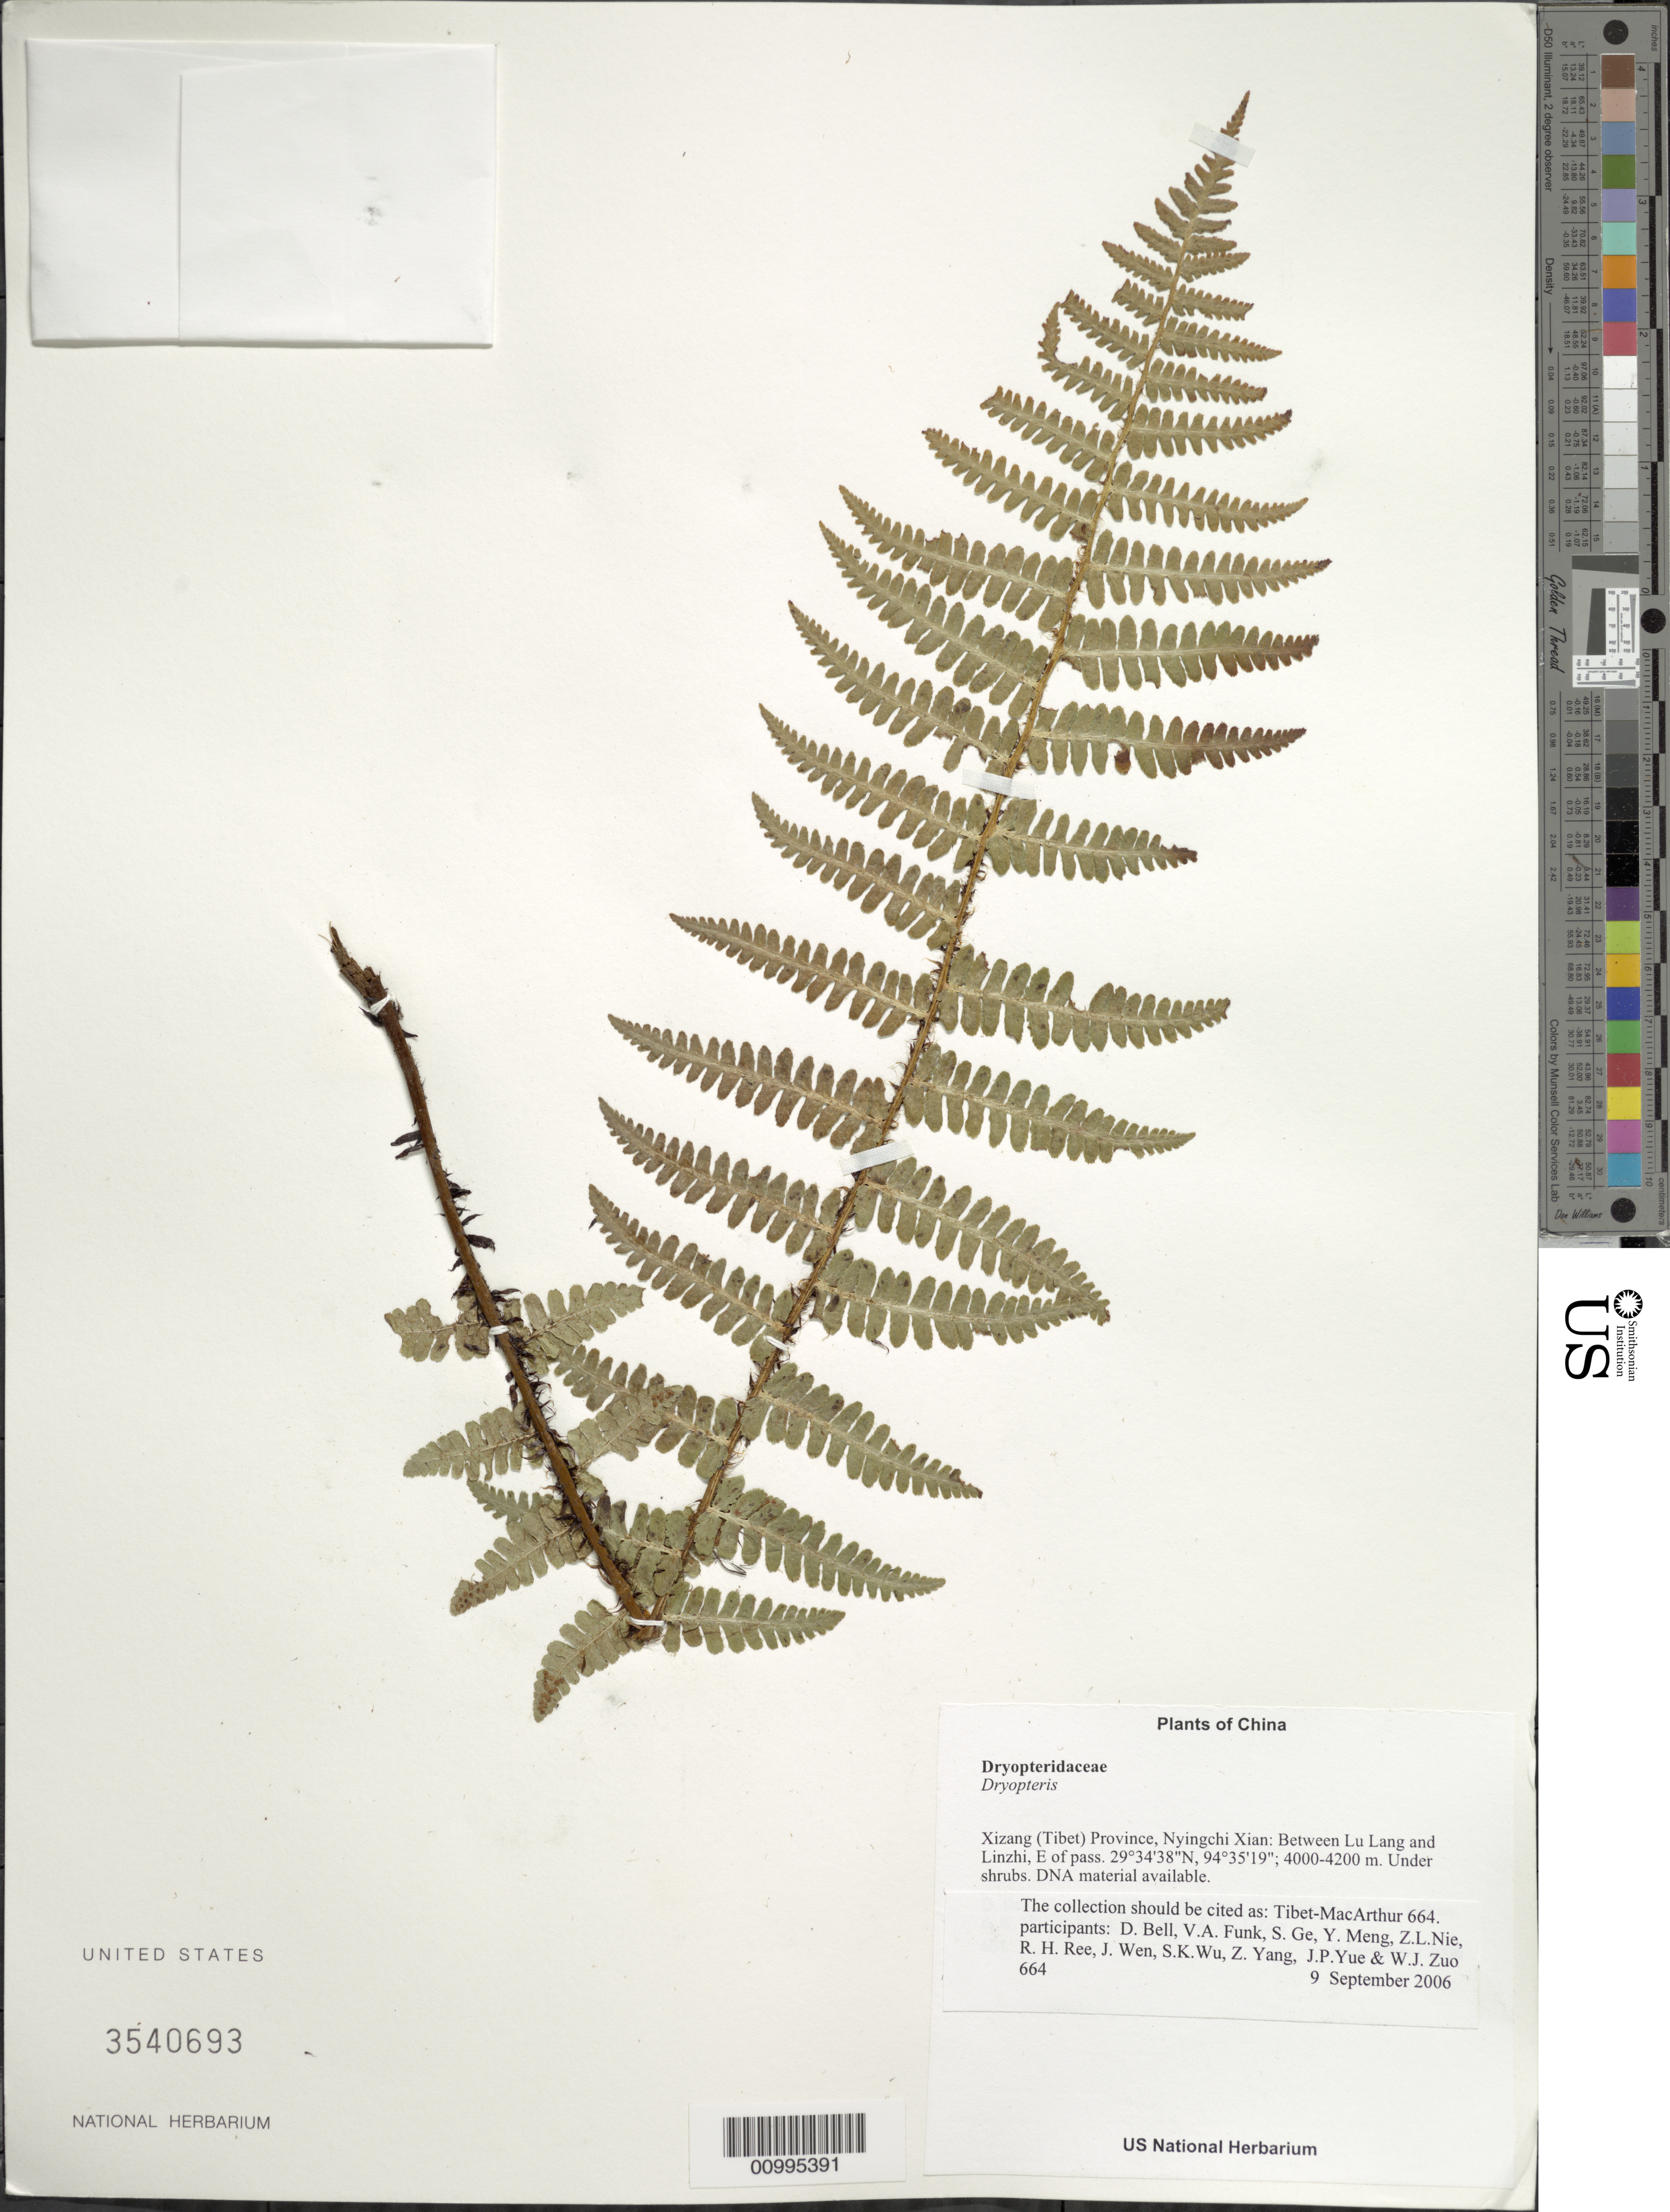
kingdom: Plantae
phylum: Tracheophyta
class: Polypodiopsida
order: Polypodiales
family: Dryopteridaceae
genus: Dryopteris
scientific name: Dryopteris sp.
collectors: Tibet-MacArthur, D. A. Bell, V. Funk, S. Ge, Y. Meng, Z. Nie, R. Ree, J. Wen, S. K. Wu, Z. Yang, J. Yue & W. Zuo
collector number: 664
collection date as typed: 09 Sep 2006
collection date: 2006-09-09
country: China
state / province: Xizang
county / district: Nyingchi Xian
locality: Between Lu Lang and Linzhi, E of pass.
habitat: Remnant Abies forest and adjacent disturbed areas with scattered shrubs (Rosa, Berberis). Under shrubs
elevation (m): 4000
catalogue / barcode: US 3540693